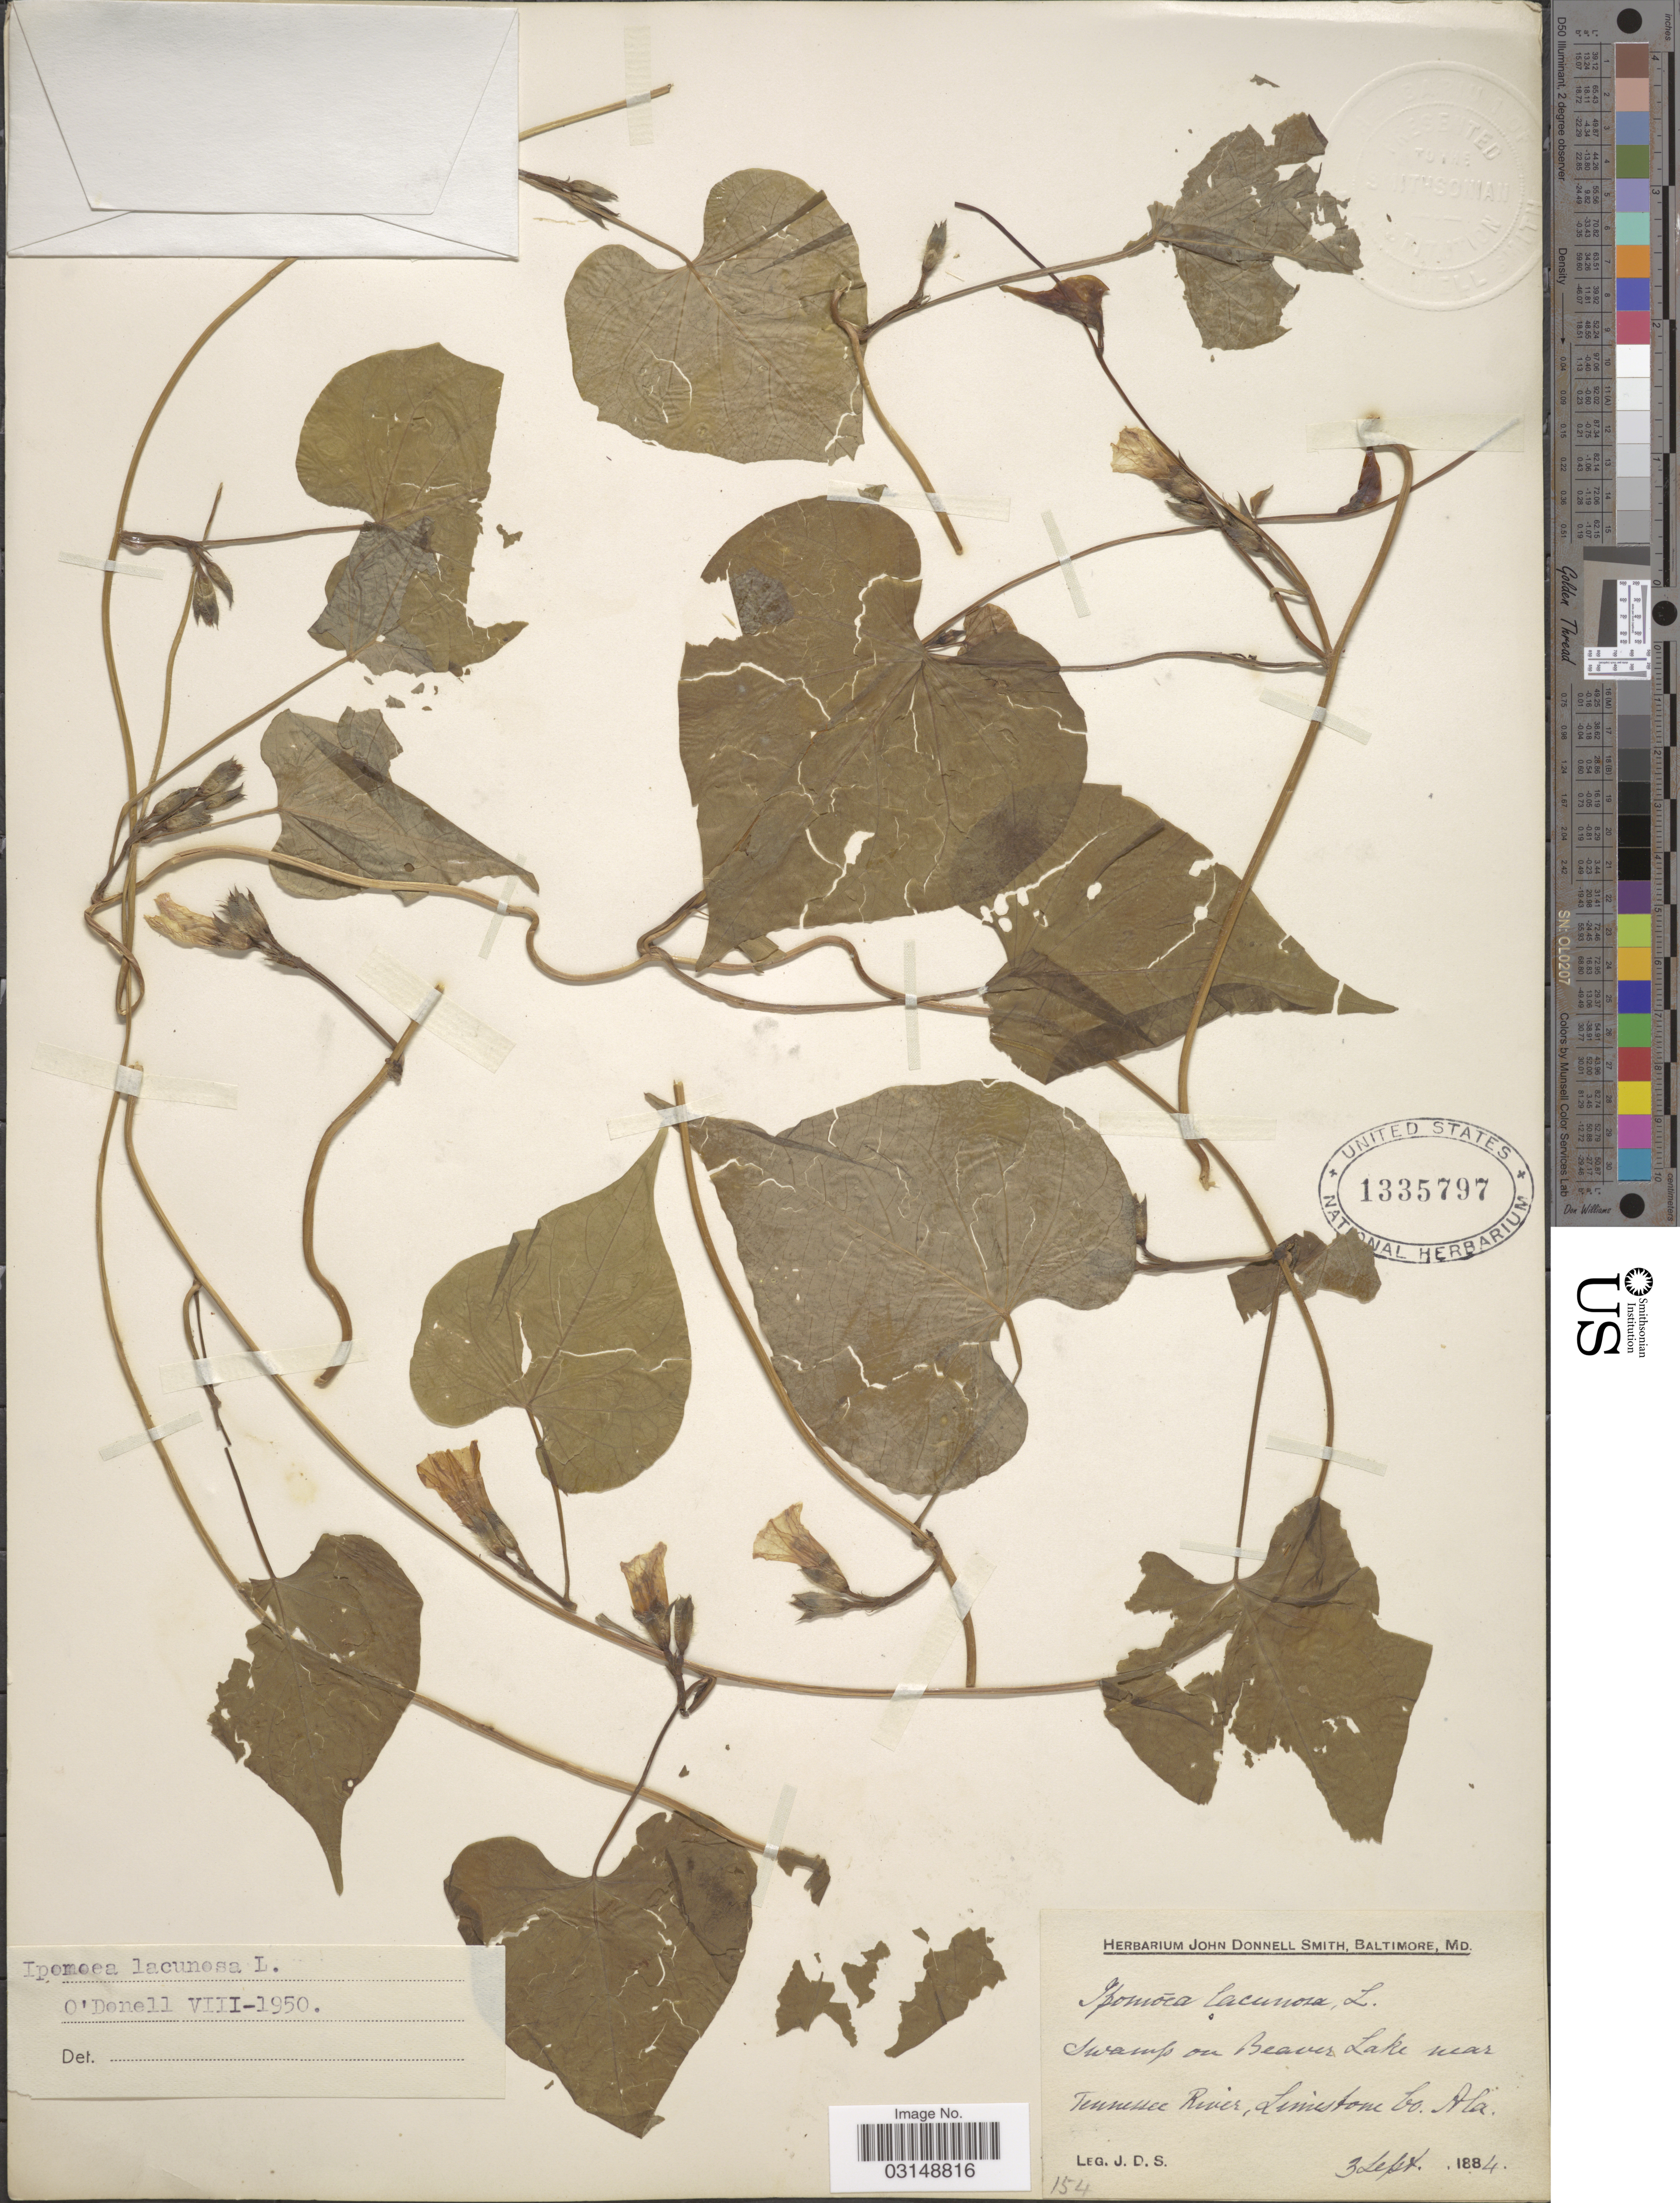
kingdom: Plantae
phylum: Tracheophyta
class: Magnoliopsida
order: Solanales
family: Convolvulaceae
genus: Ipomoea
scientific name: Ipomoea lacunosa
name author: L.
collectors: J. Donnell Smith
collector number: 154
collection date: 1884-09-03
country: United States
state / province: Alabama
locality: Swamp on Beaver Lake near Tennessee River, Limestone Co.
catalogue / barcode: US 1335797